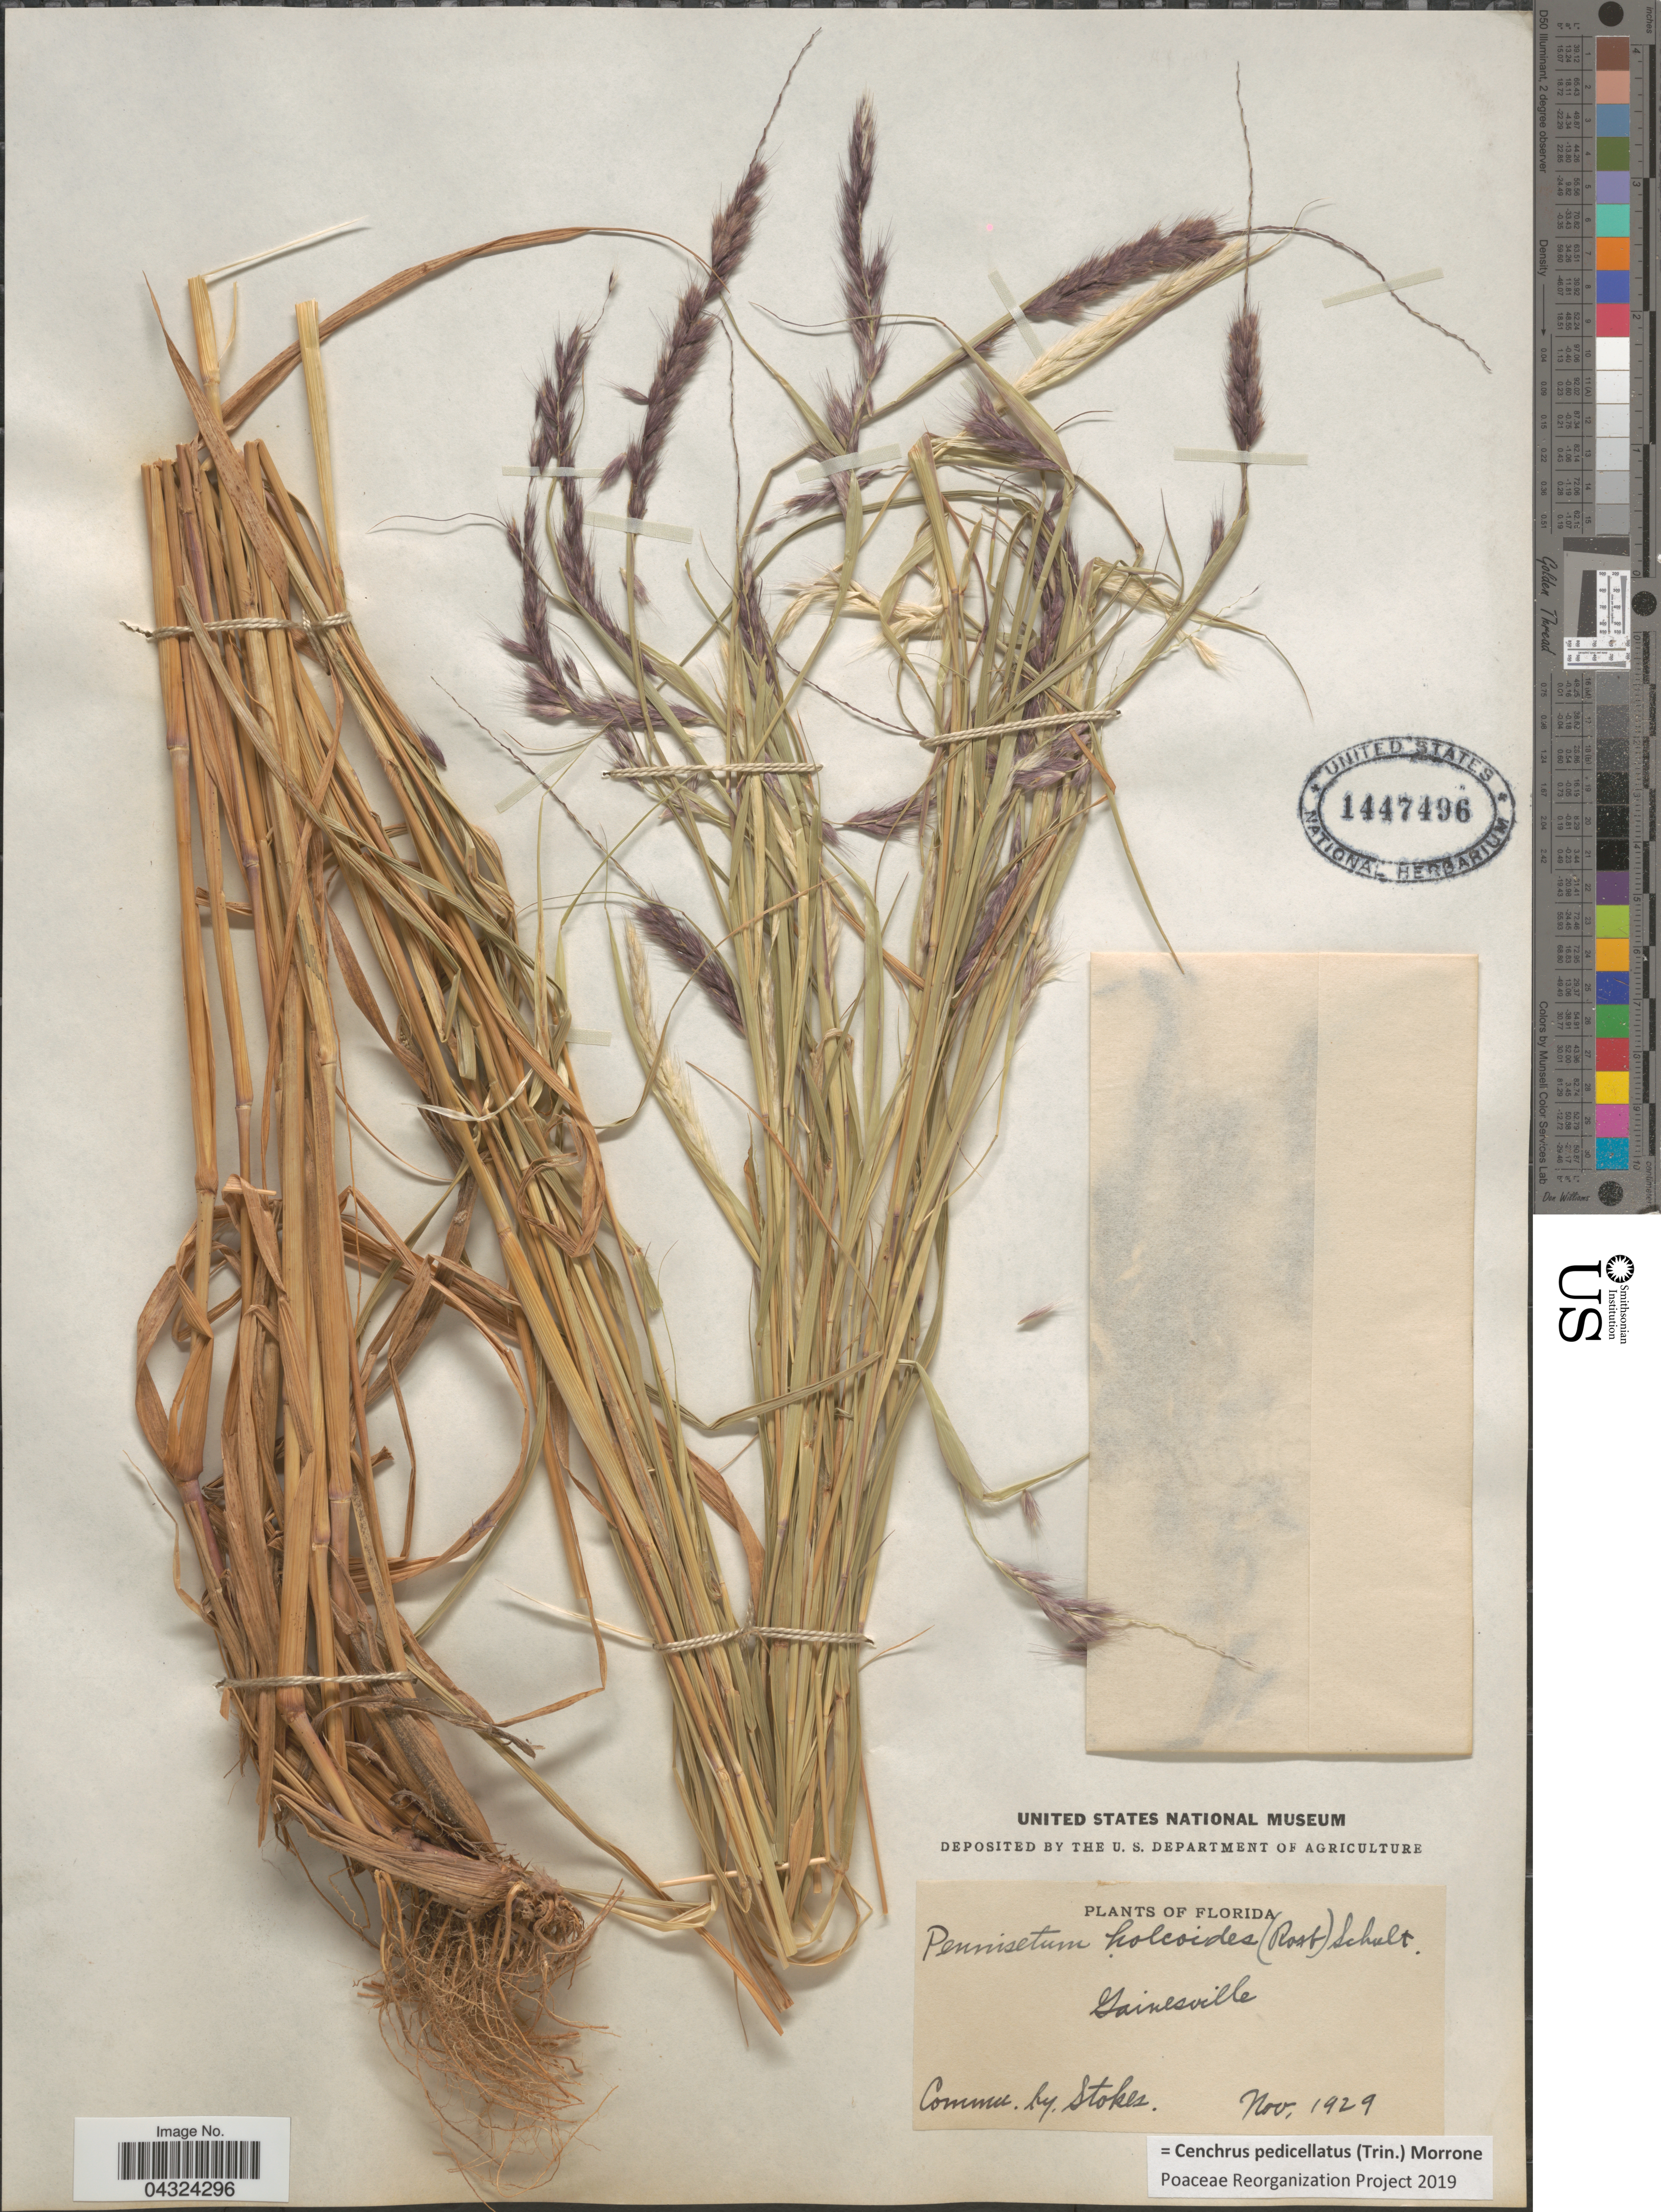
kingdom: Plantae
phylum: Tracheophyta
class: Liliopsida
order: Poales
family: Poaceae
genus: Cenchrus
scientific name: Cenchrus pedicellatus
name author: (Trin.) Morrone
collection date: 1929-11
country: United States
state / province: Florida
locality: Gainesville.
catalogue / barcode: US 1447496